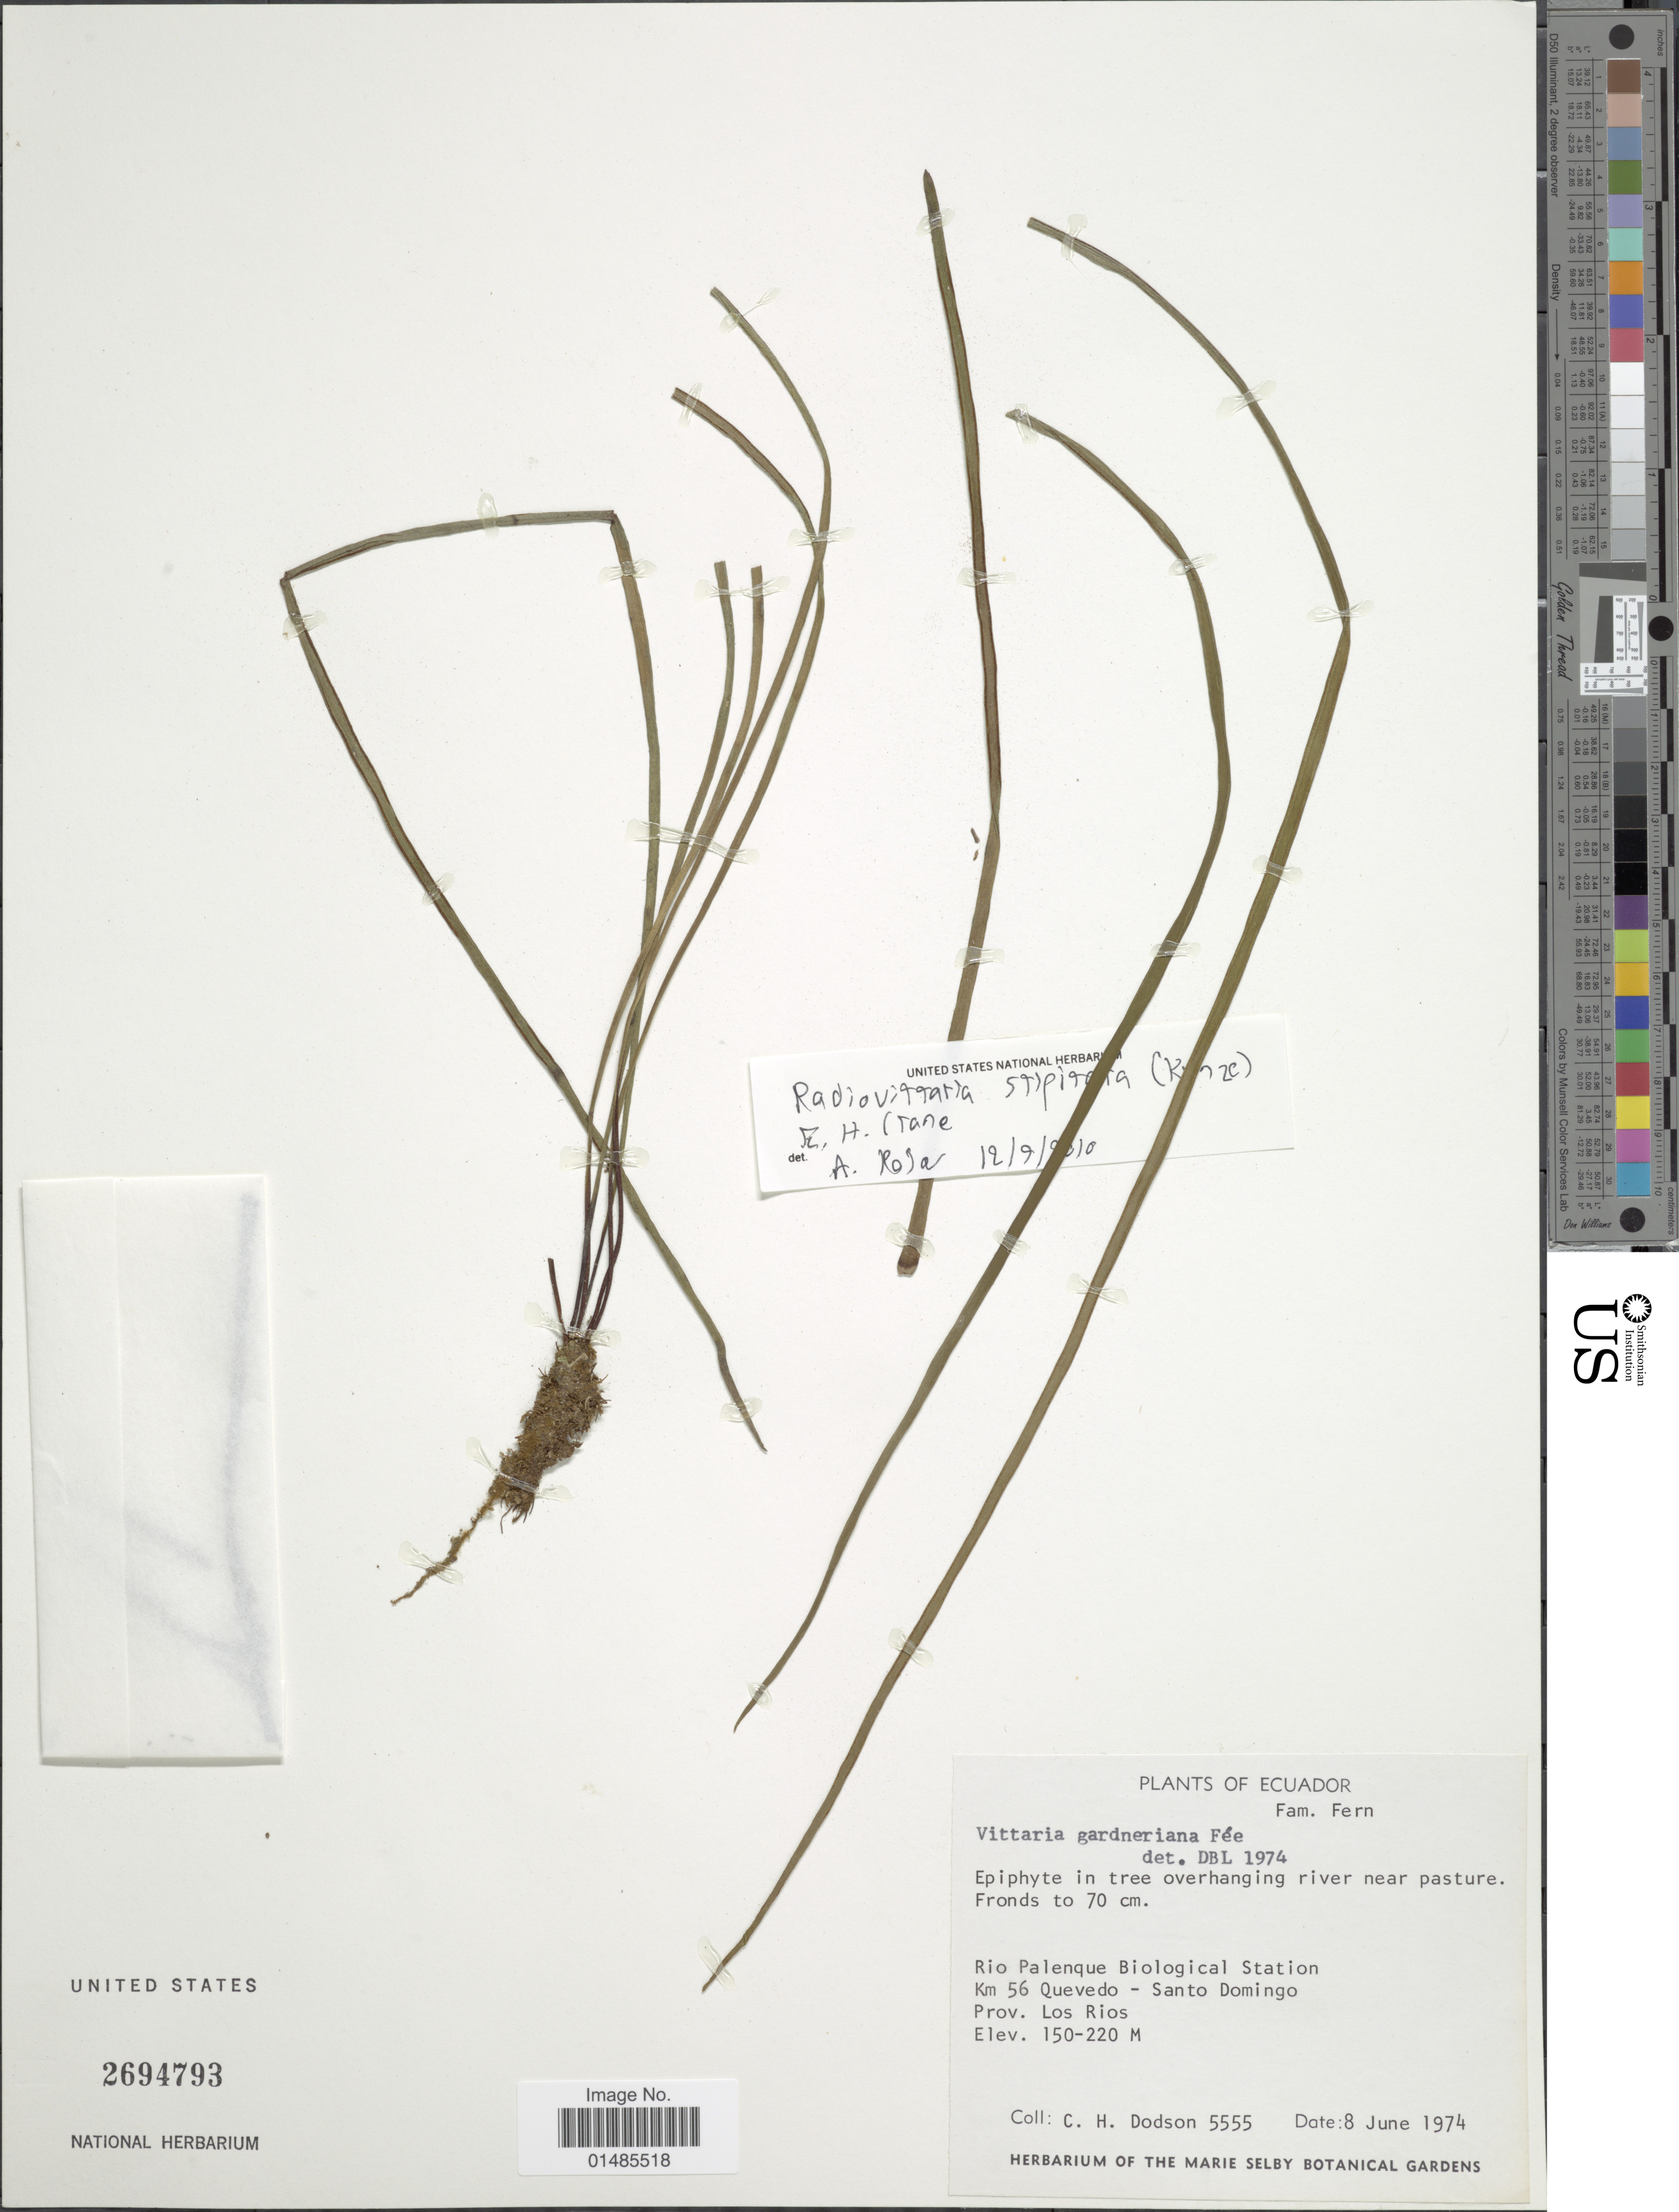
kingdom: Plantae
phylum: Tracheophyta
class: Polypodiopsida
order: Polypodiales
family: Pteridaceae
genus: Radiovittaria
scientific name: Radiovittaria stipitata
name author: (Kunze) E.H. Crane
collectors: C. H. Dodson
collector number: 5555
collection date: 1974-06-08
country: Ecuador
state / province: Los Ríos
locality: Rio Palenque Biological Station. Km 56 Quevedo - Santo Domingo.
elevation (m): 150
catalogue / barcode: US 2694793